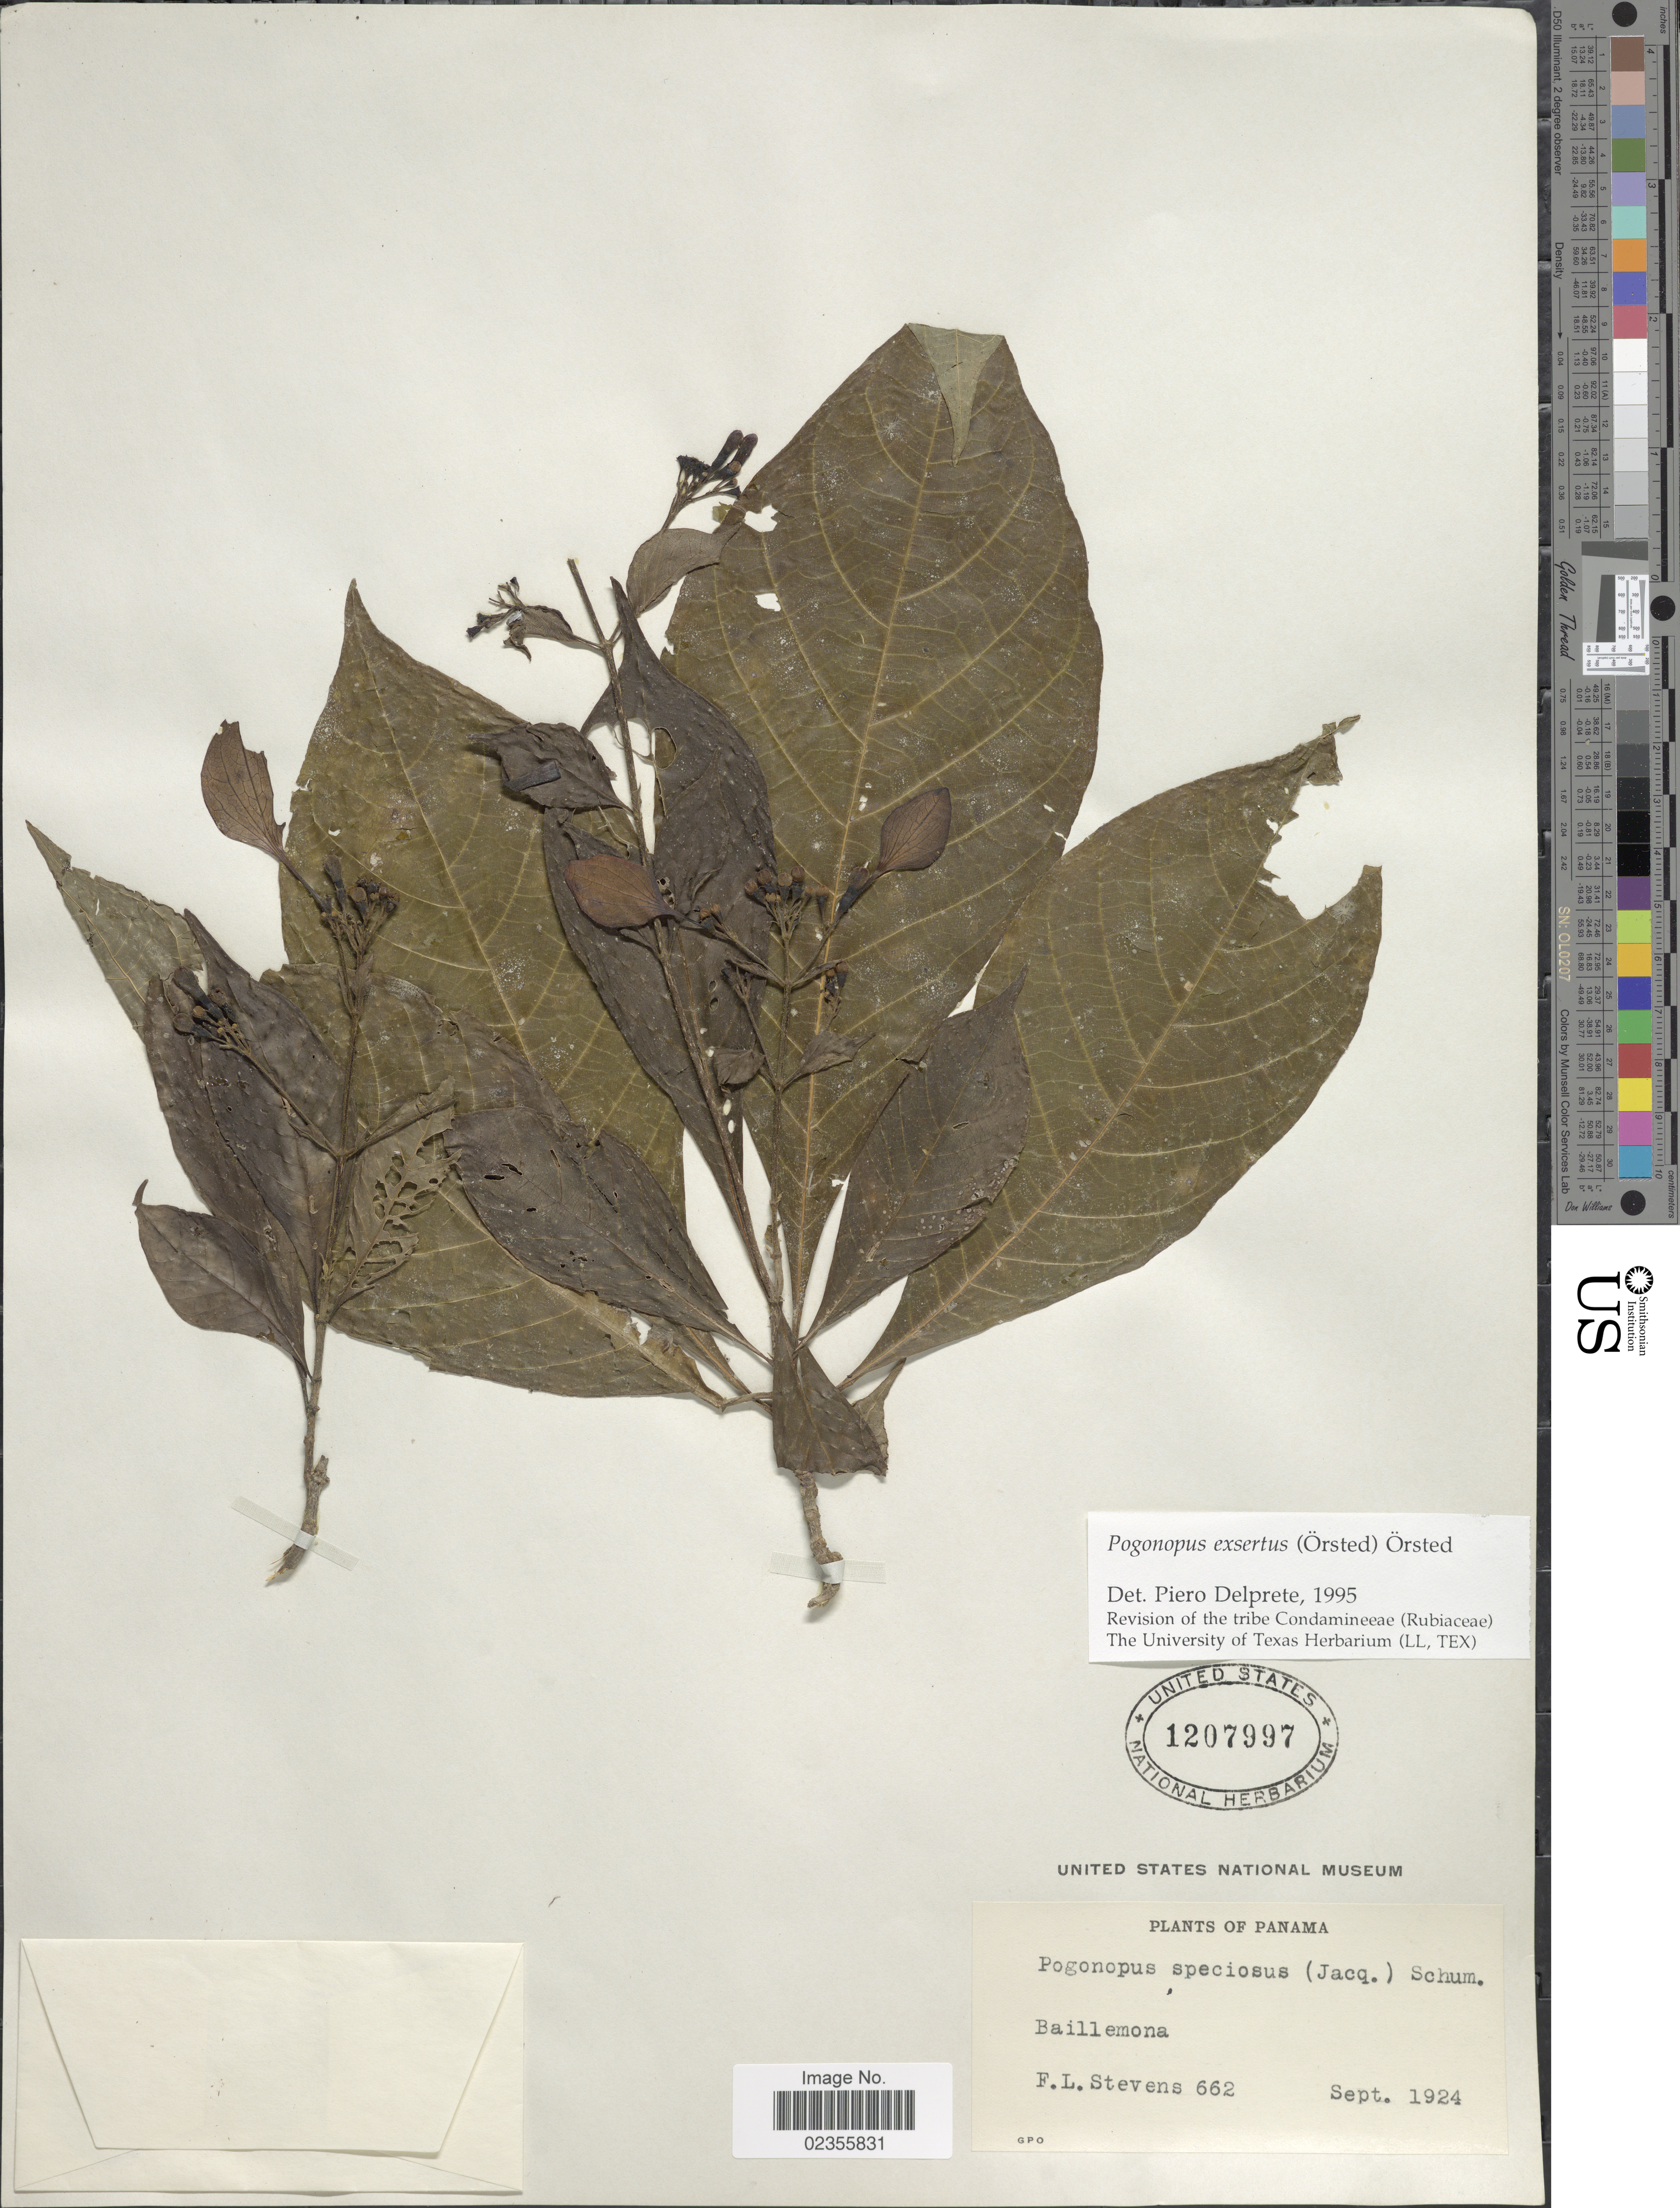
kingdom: Plantae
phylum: Tracheophyta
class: Magnoliopsida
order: Gentianales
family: Rubiaceae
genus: Pogonopus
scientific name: Pogonopus exsertus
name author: (Oerst.) Oerst.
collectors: F. L. Stevens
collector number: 662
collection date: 1924-09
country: Panama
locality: Baillemona.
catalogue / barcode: US 1207997